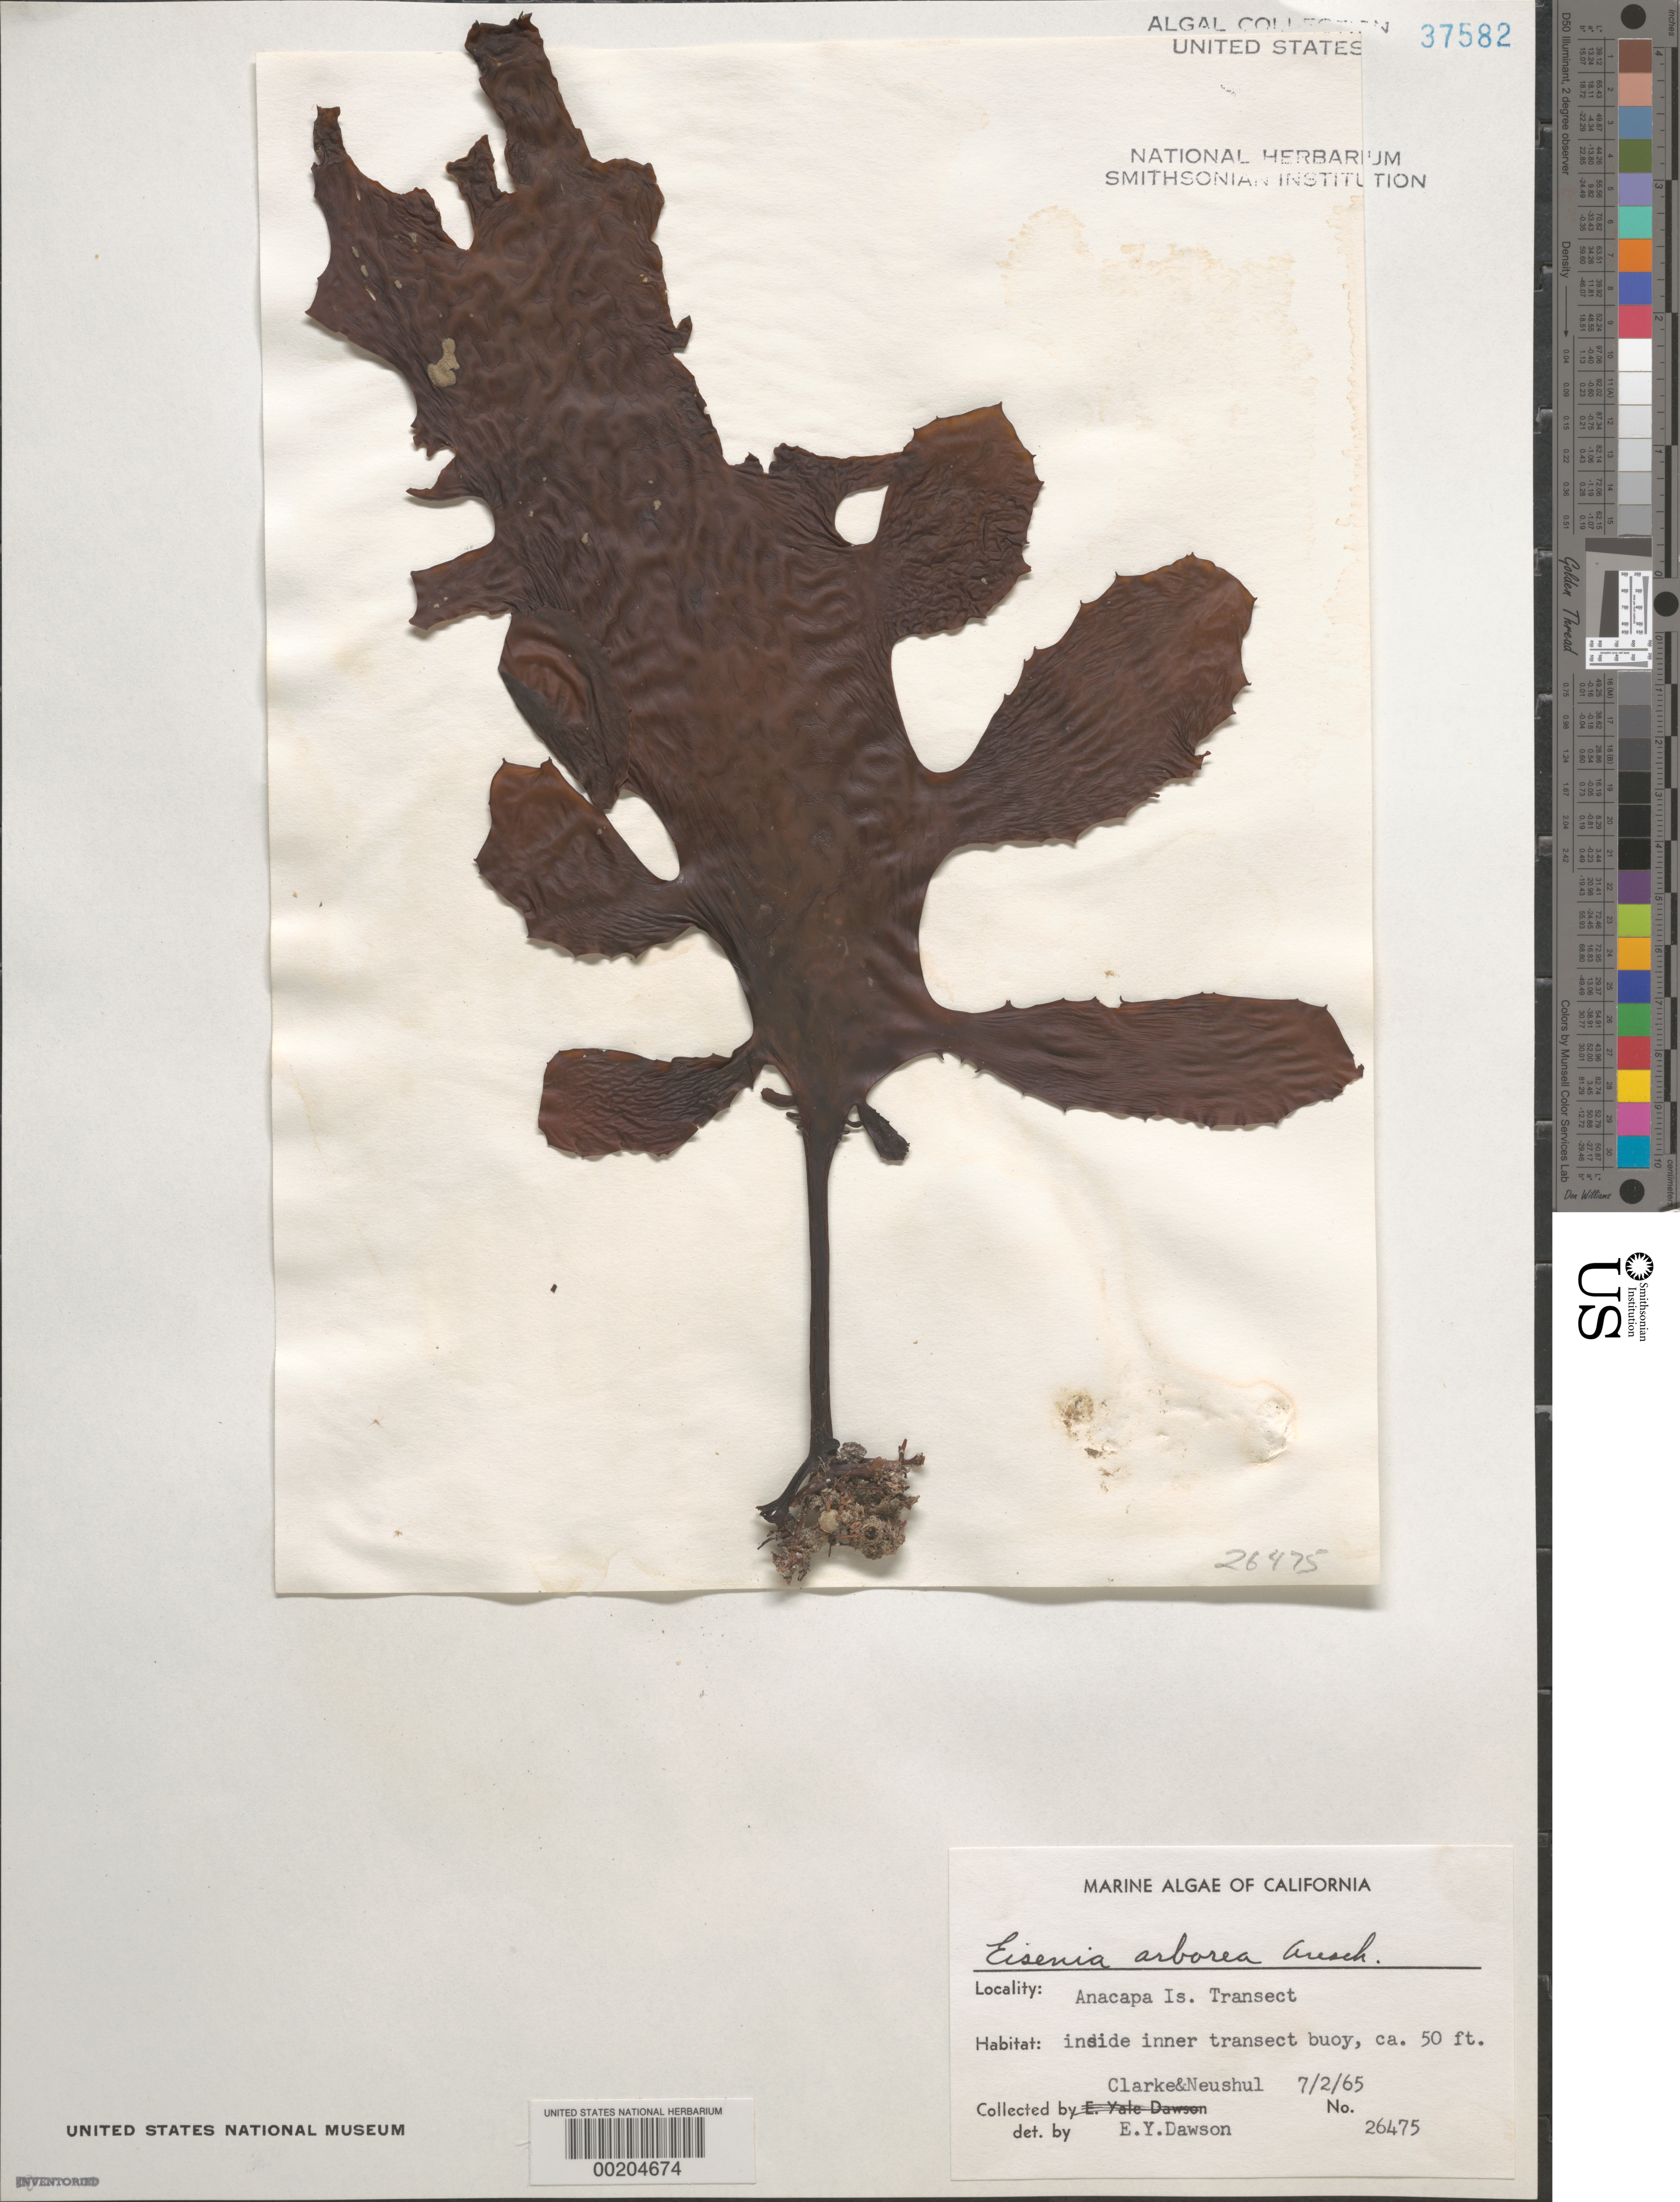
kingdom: Chromista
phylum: Ochrophyta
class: Phaeophyceae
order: Laminariales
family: Lessoniaceae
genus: Eisenia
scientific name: Eisenia arborea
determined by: Dawson, E. Y.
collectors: W. Clarke & M. Neushul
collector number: EYD 26475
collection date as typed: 02 Jul 1965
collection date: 1965-07-02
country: United States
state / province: California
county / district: Ventura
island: Anacapa Island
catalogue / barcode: US 37582